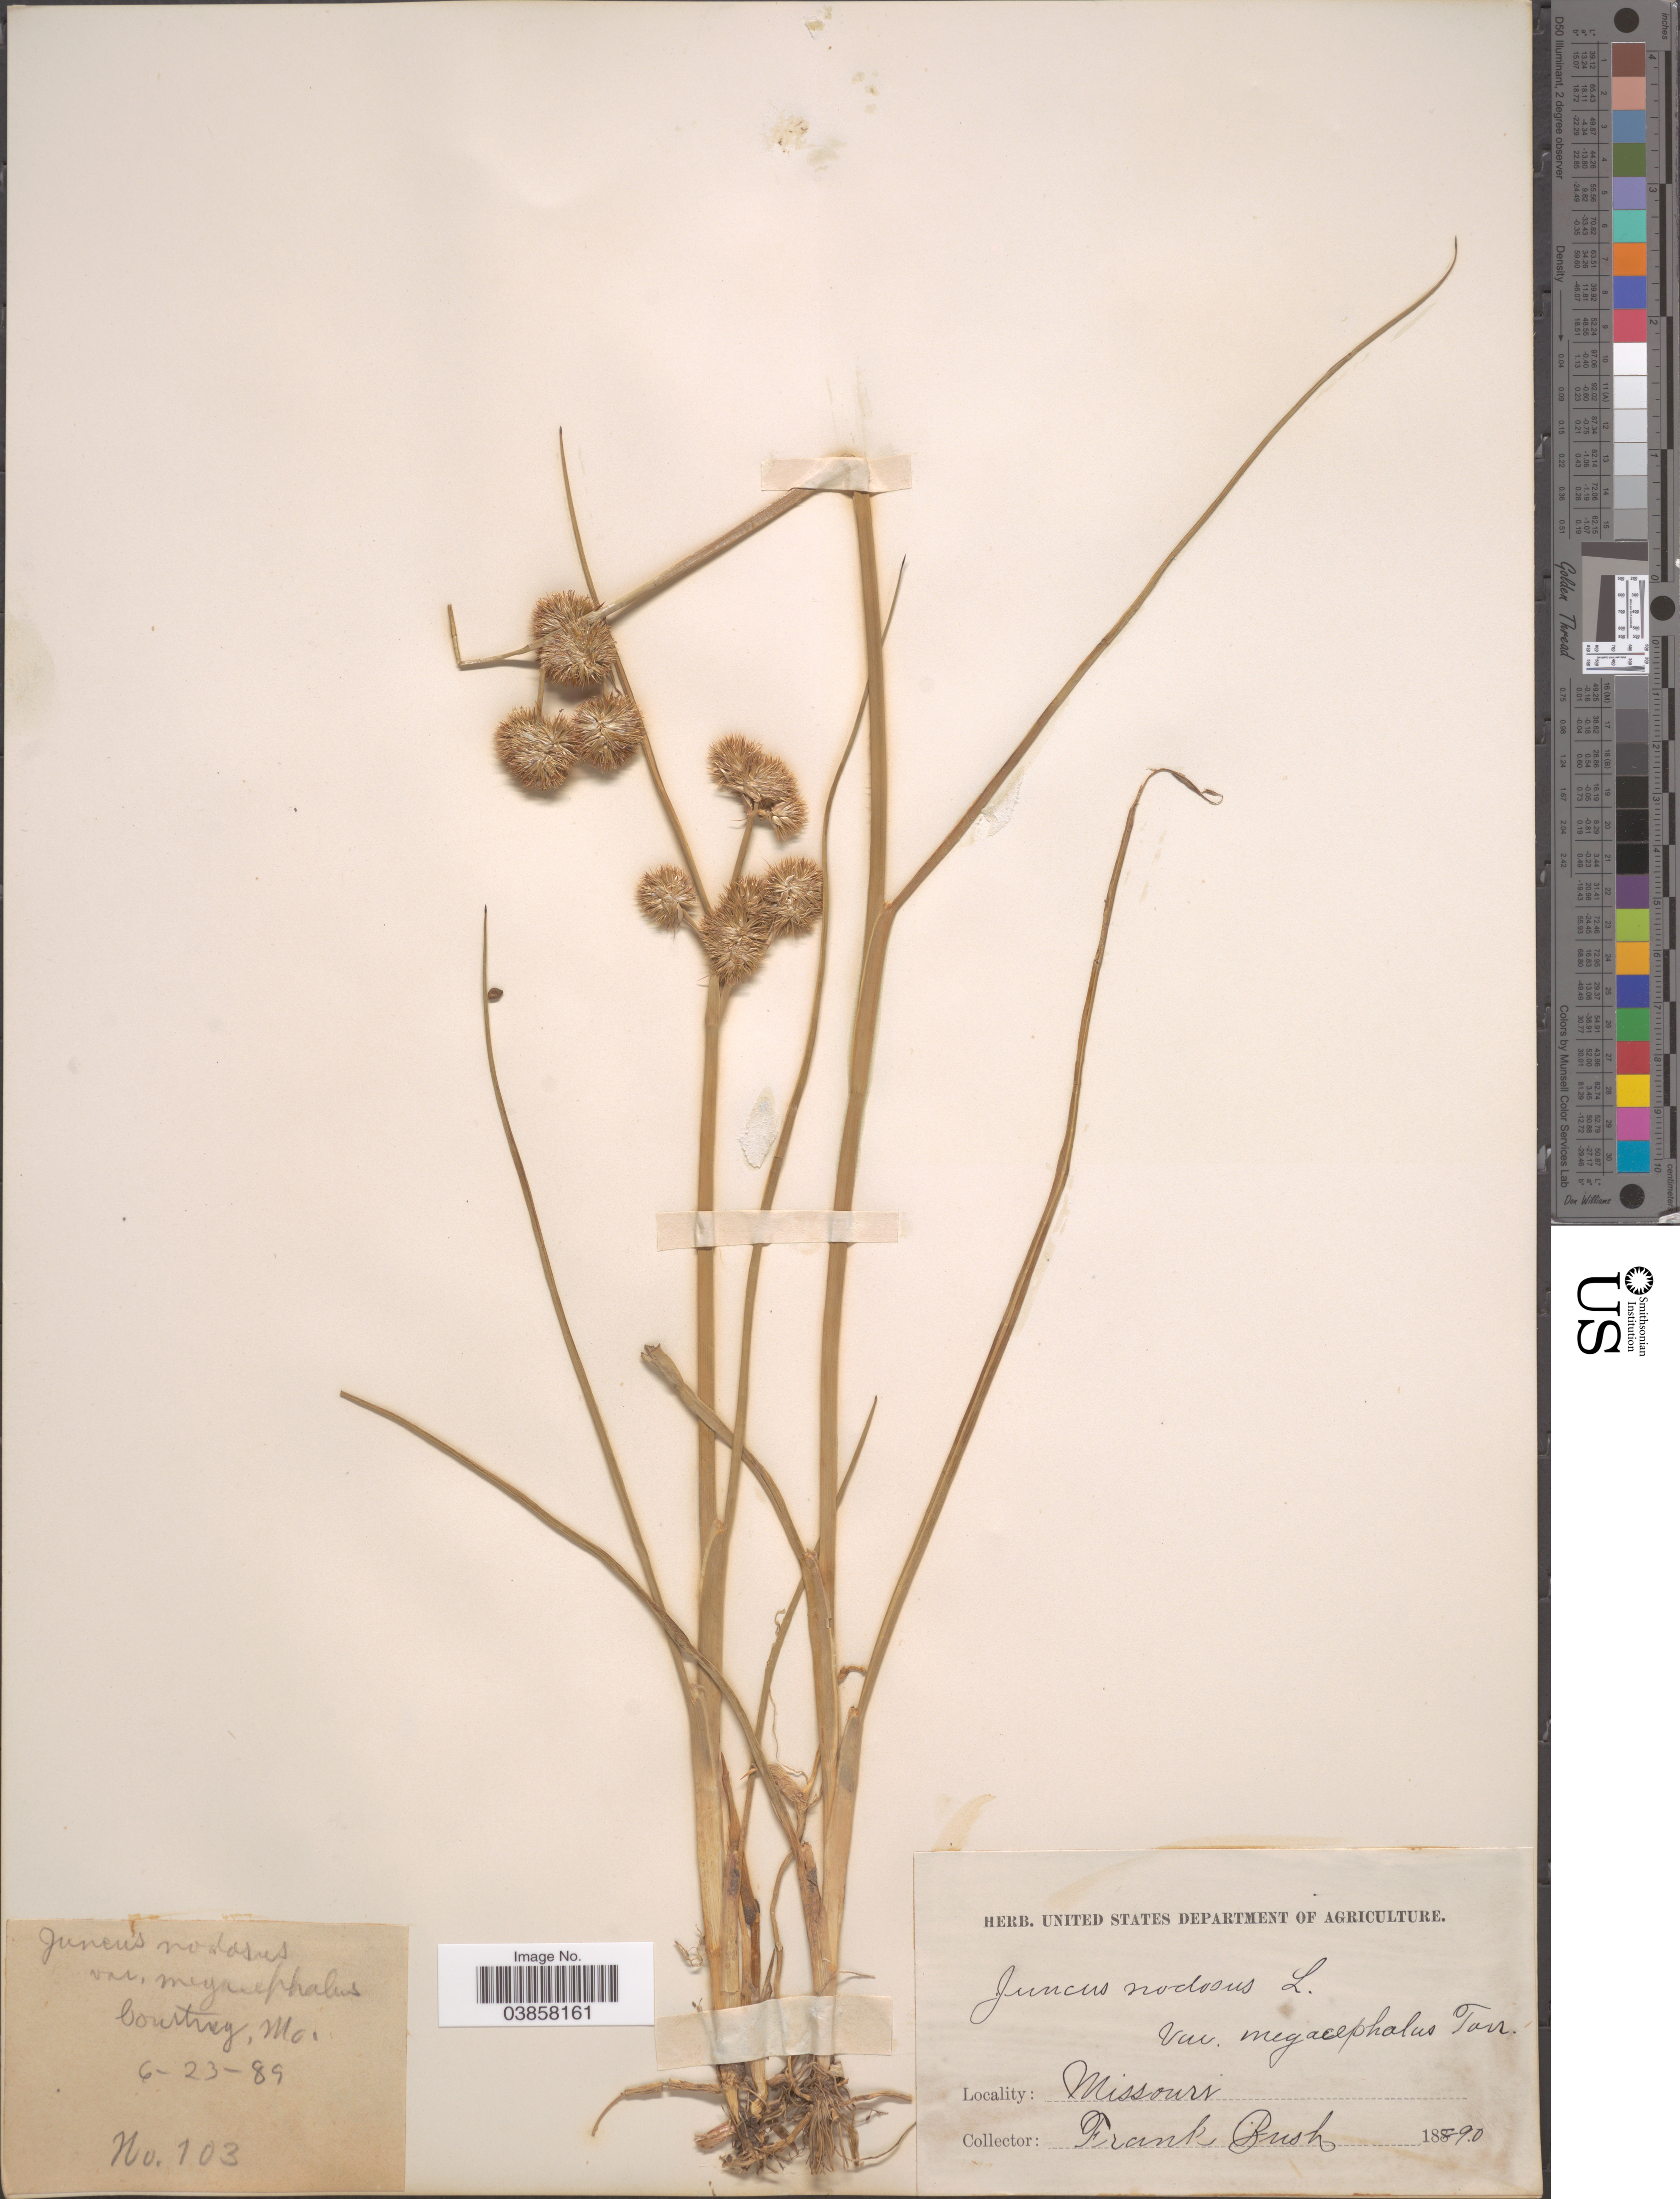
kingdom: Plantae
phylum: Tracheophyta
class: Liliopsida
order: Poales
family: Juncaceae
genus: Juncus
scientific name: Juncus torreyi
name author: Coville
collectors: F. Bush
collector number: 103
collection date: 1890-06-23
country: United States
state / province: Missouri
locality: Courtney.